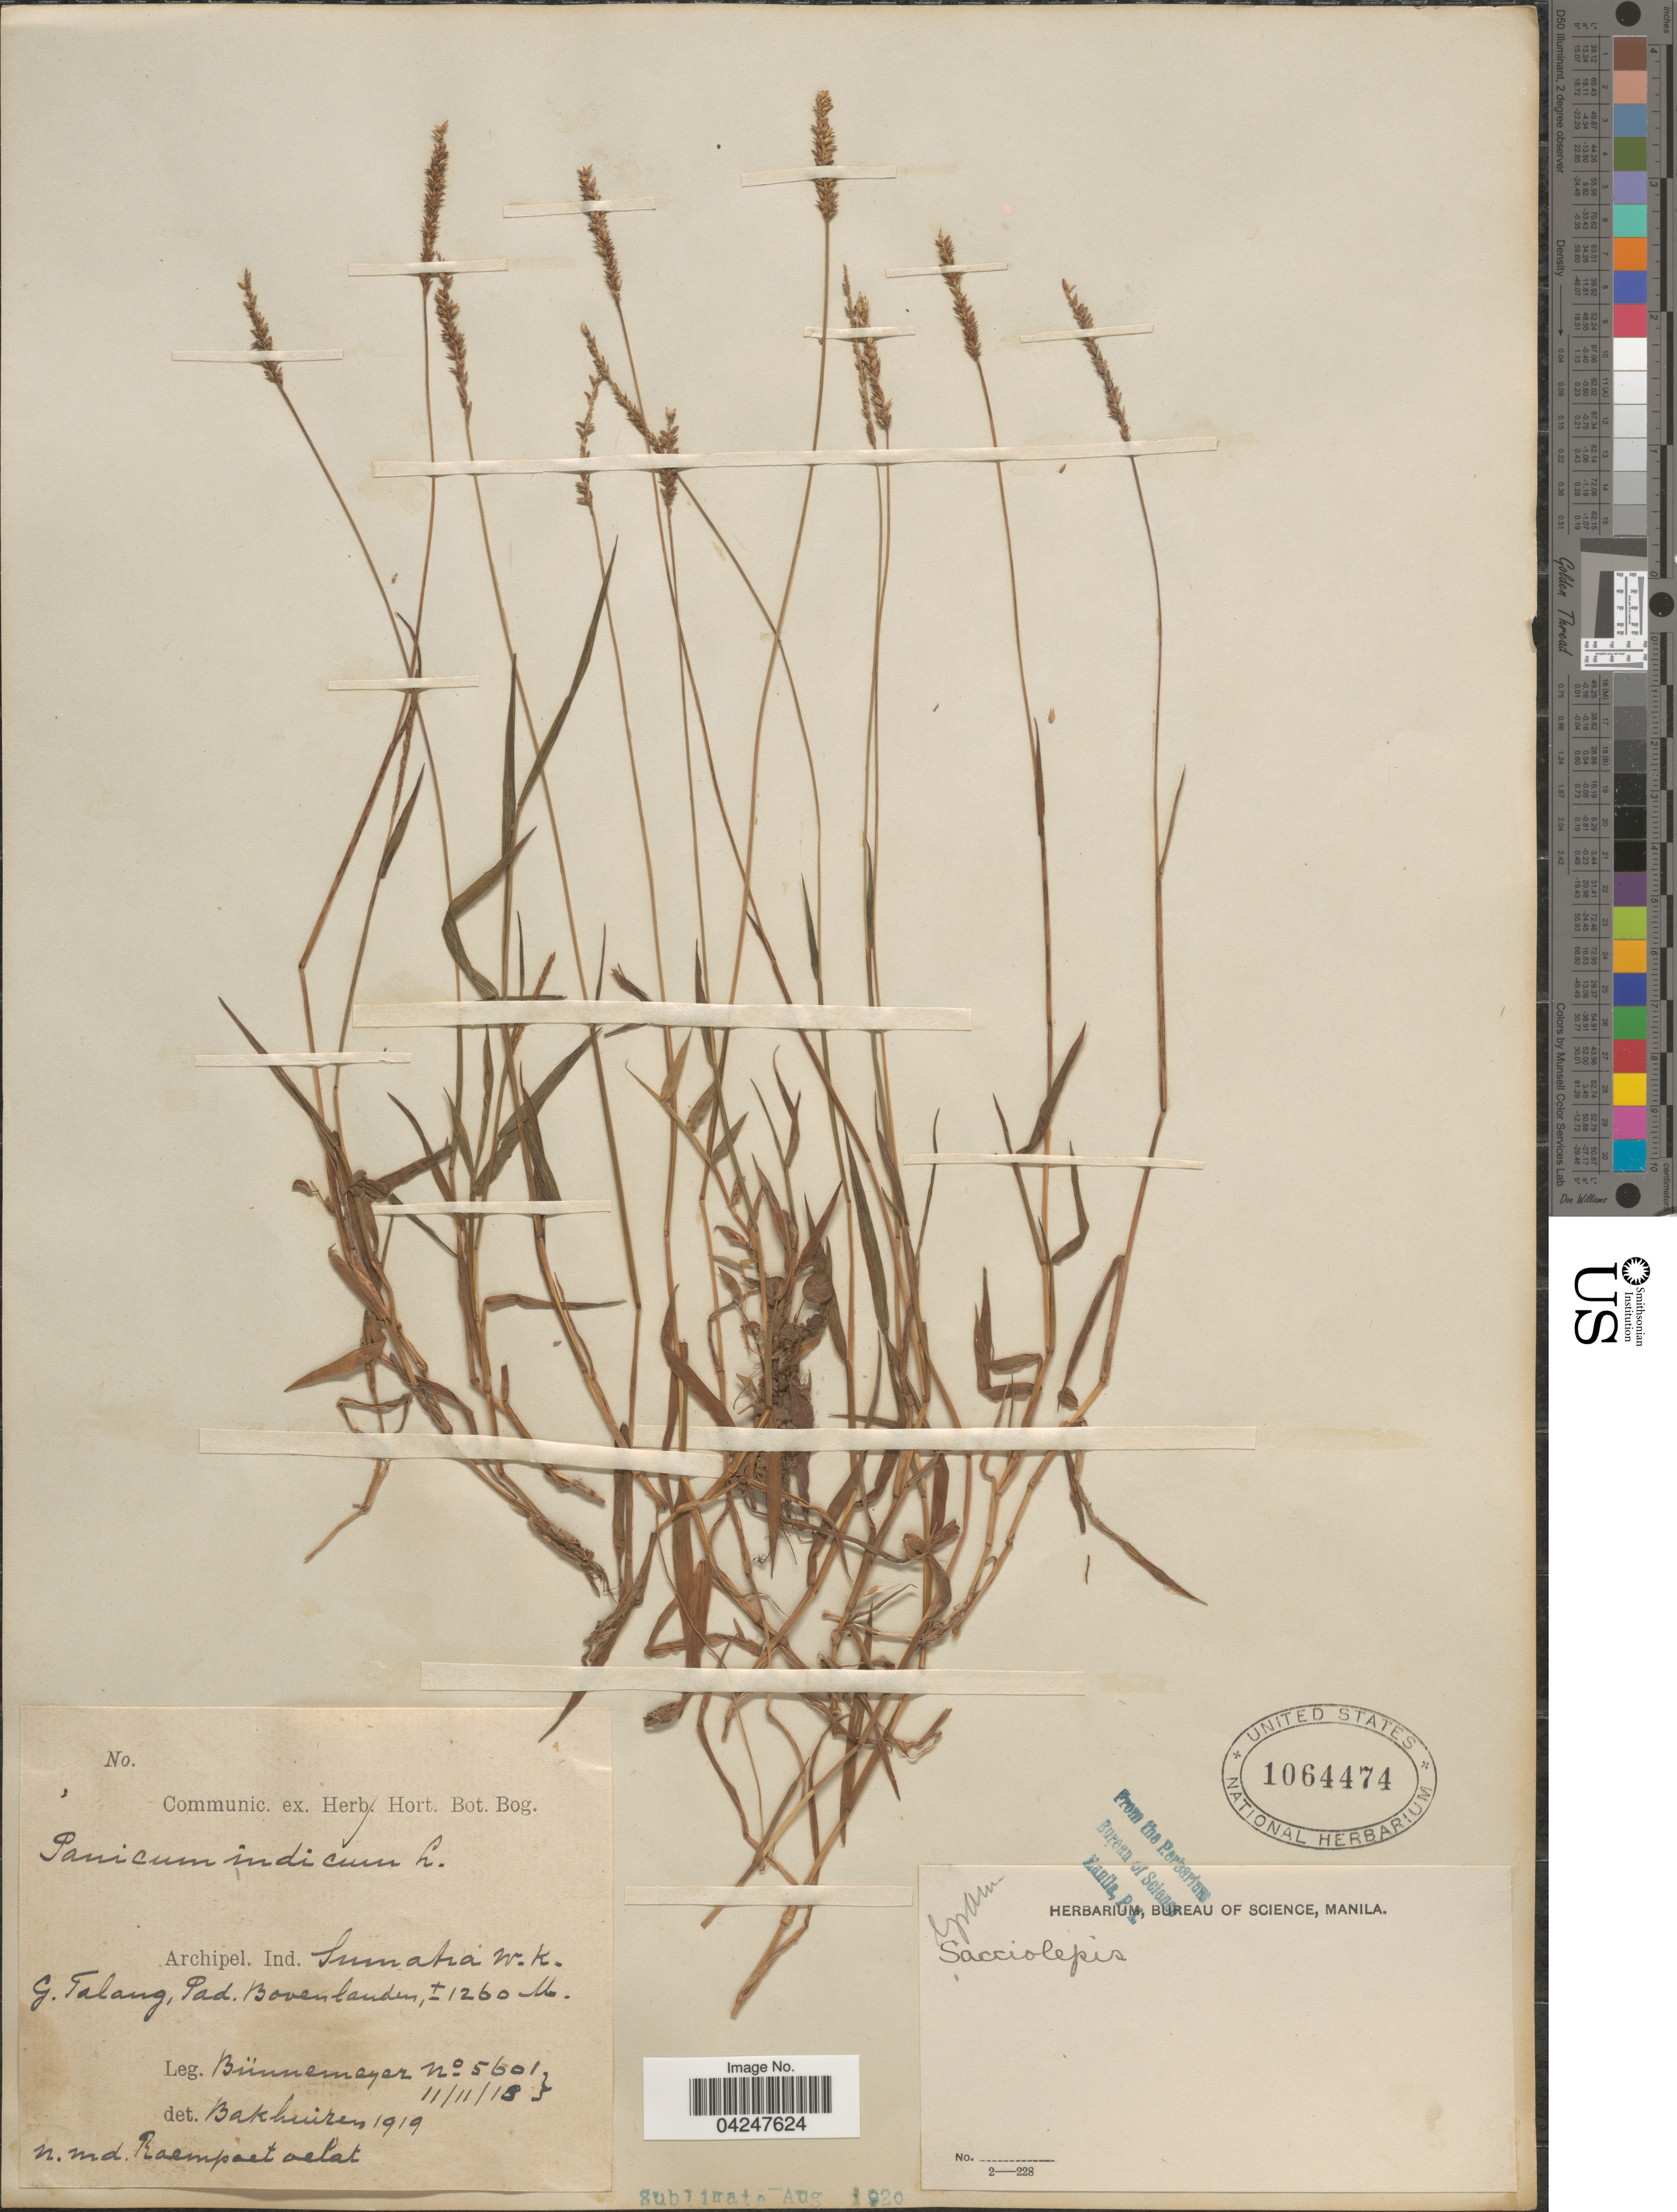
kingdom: Plantae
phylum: Tracheophyta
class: Liliopsida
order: Poales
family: Poaceae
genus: Sacciolepis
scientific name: Sacciolepis indica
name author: (L.) Chase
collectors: Bunnemeyer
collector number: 5601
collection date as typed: Transcribed d/m/y: 11/11/19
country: Indonesia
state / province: Sumatra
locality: Archipel. Ind. Sumatra W.K. G. Talang, Pad. Bovenlanden.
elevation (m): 1260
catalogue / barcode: US 1064474